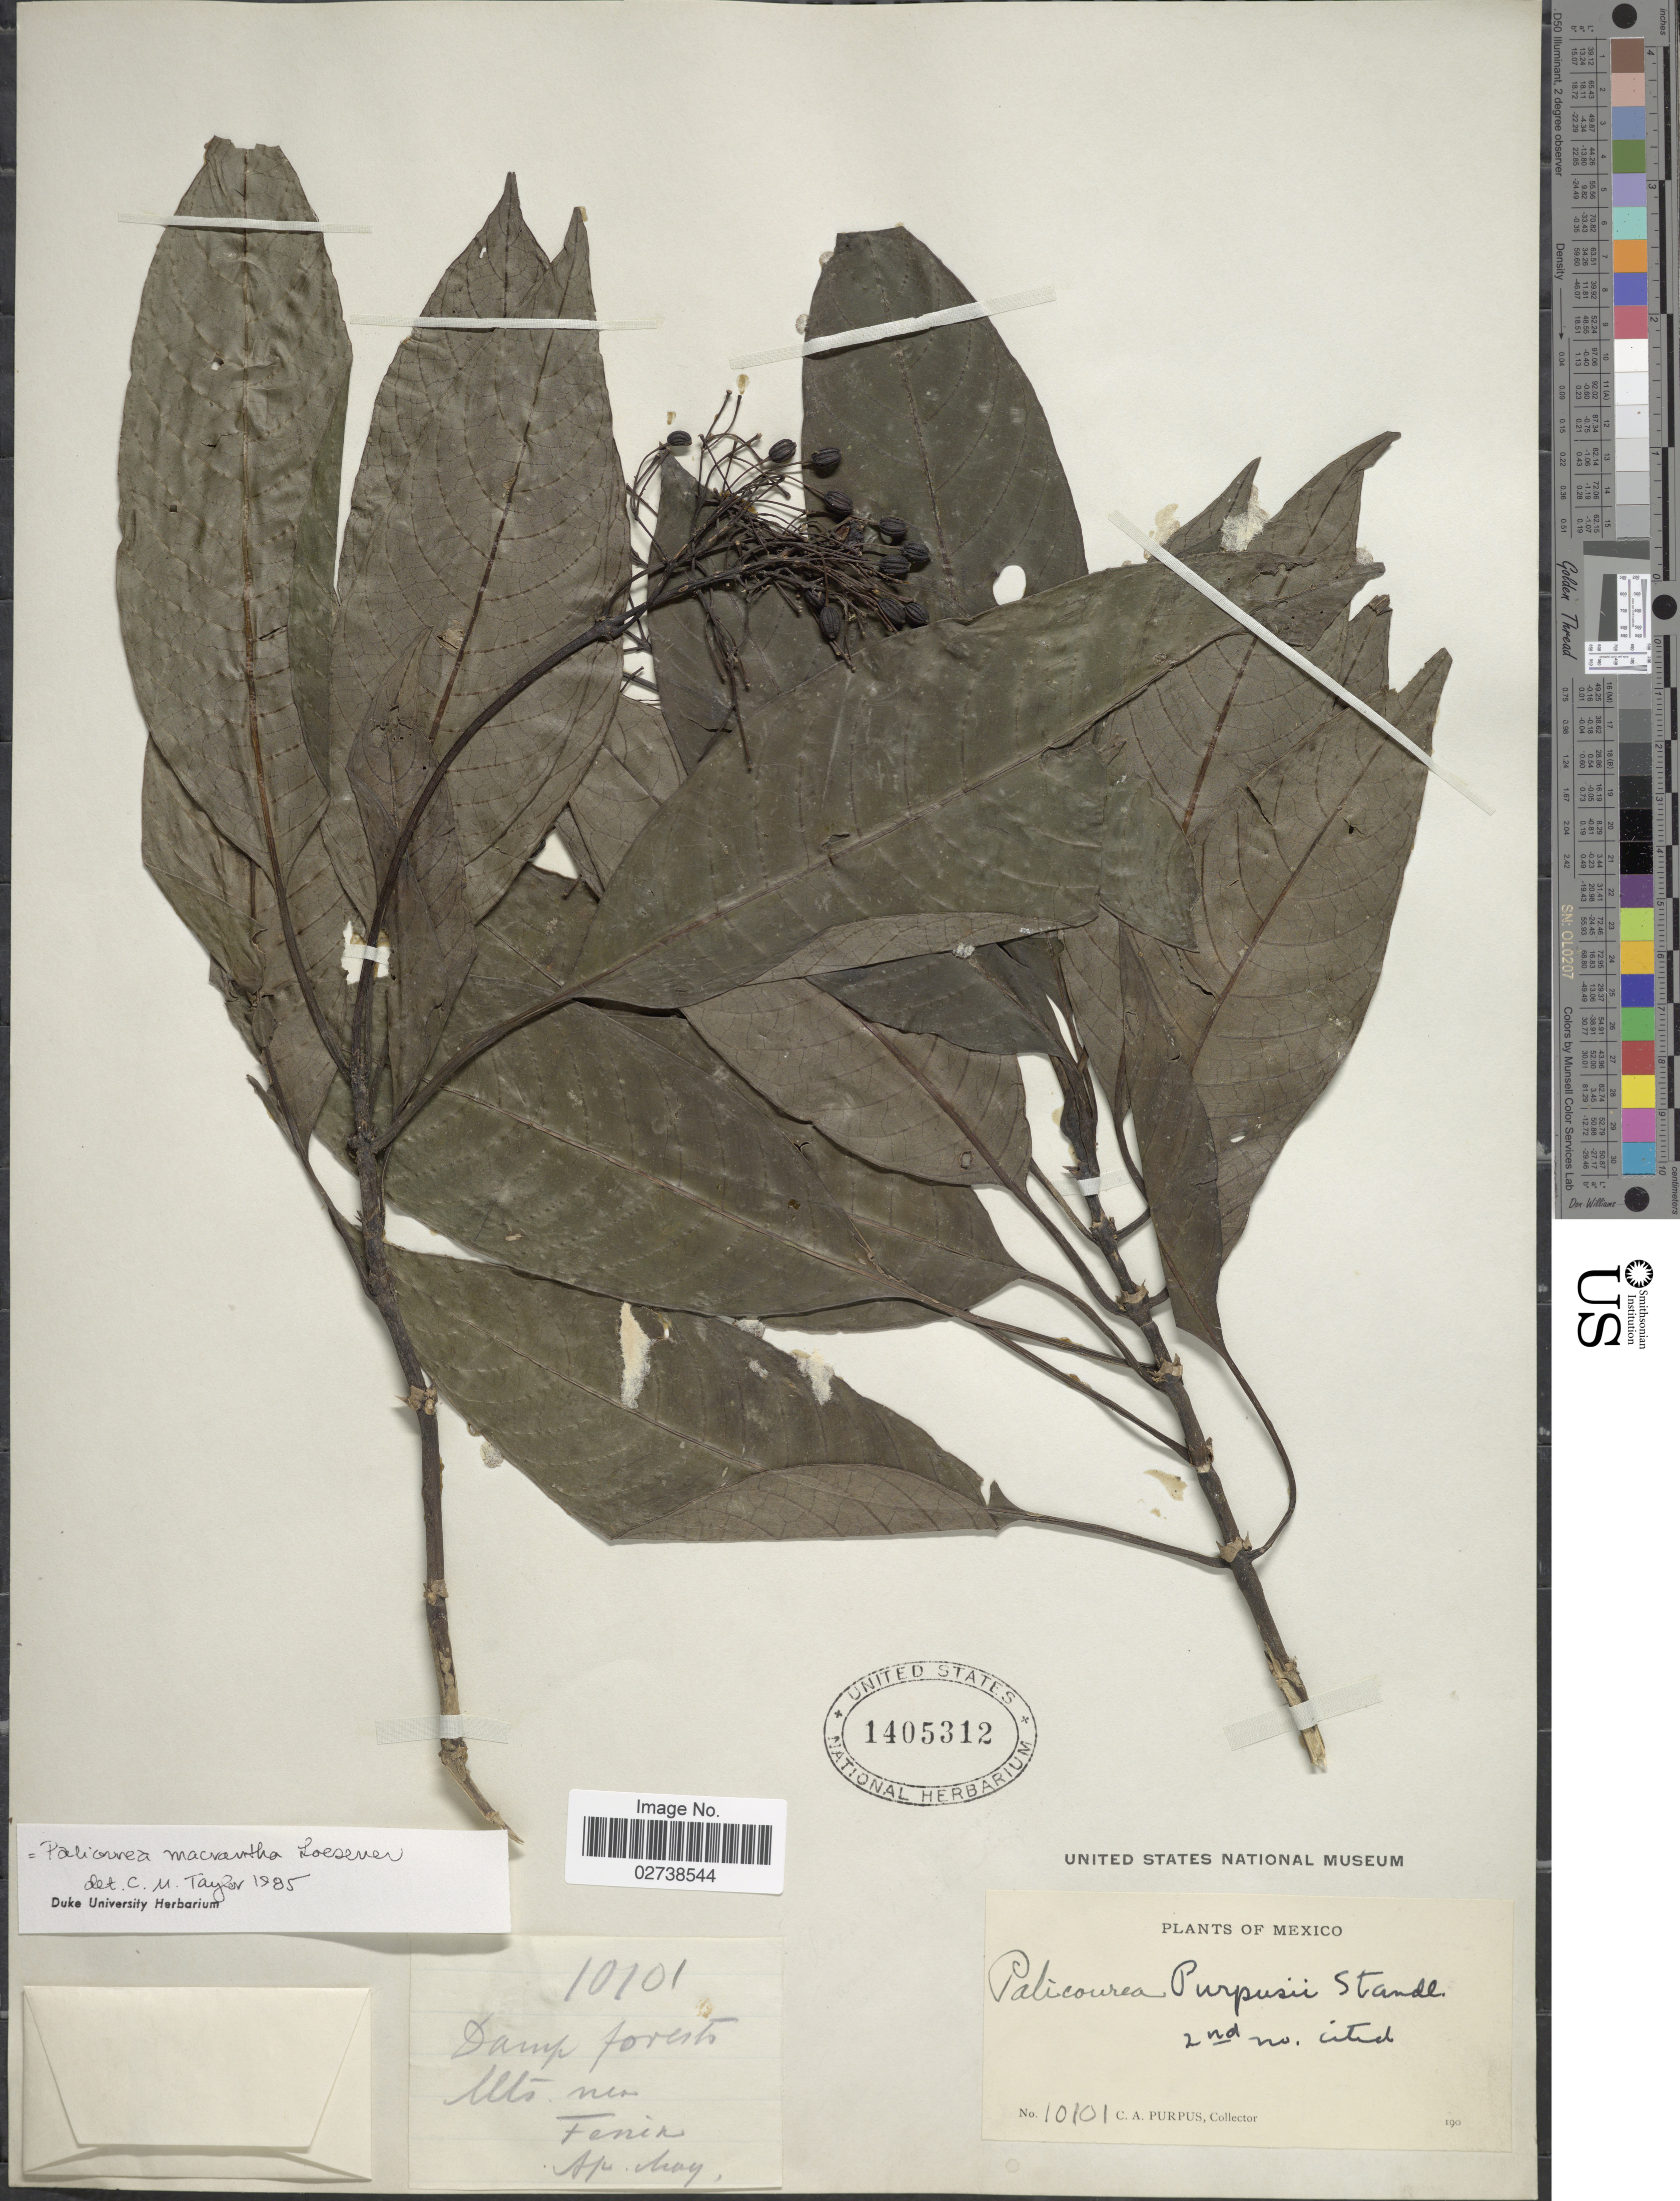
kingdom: Plantae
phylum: Tracheophyta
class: Magnoliopsida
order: Gentianales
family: Rubiaceae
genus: Palicourea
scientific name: Palicourea macrantha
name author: Loes.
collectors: C. A. Purpus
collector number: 10101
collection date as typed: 190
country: Mexico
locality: Damp forest, Mts near Fenia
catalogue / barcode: US 1405312